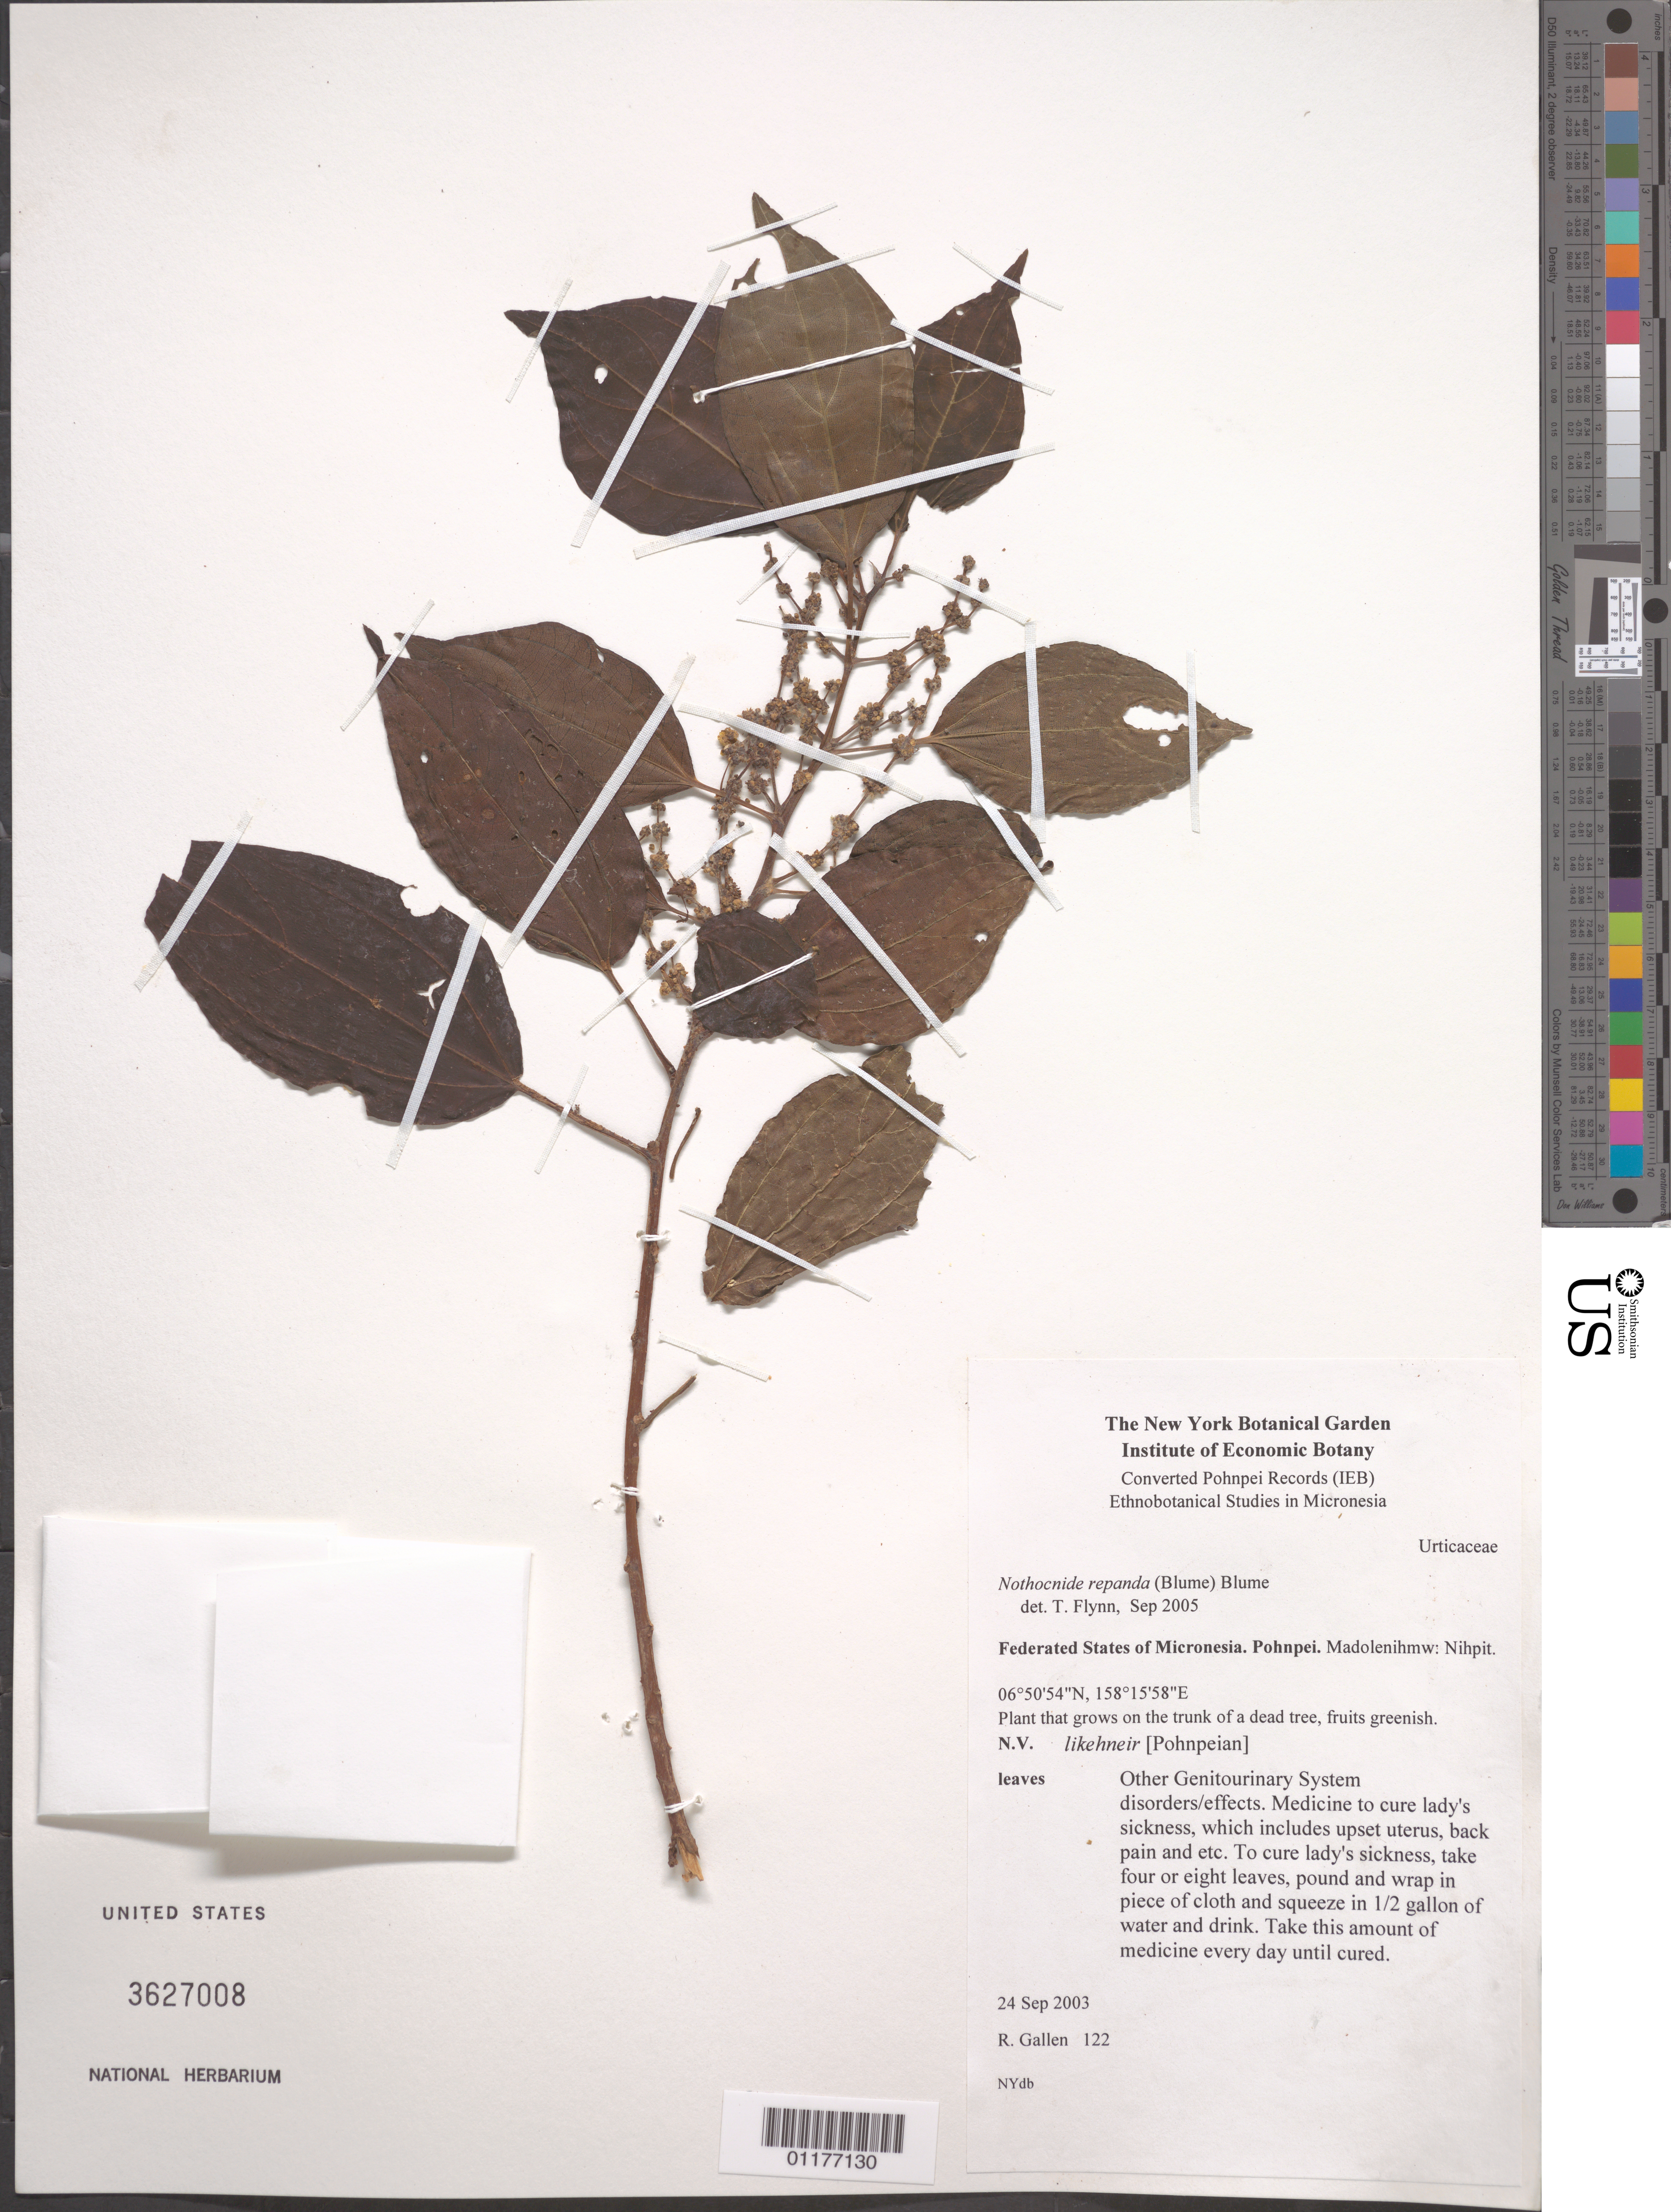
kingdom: Plantae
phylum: Tracheophyta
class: Magnoliopsida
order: Rosales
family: Urticaceae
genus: Nothocnide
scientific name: Nothocnide repanda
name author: (Blume) Blume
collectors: R. Gallen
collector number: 122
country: Micronesia, Federated States of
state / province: Pohnpei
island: Pohnpei [Ponape]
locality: Madolenihmw, Nihpit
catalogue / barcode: US 3627008